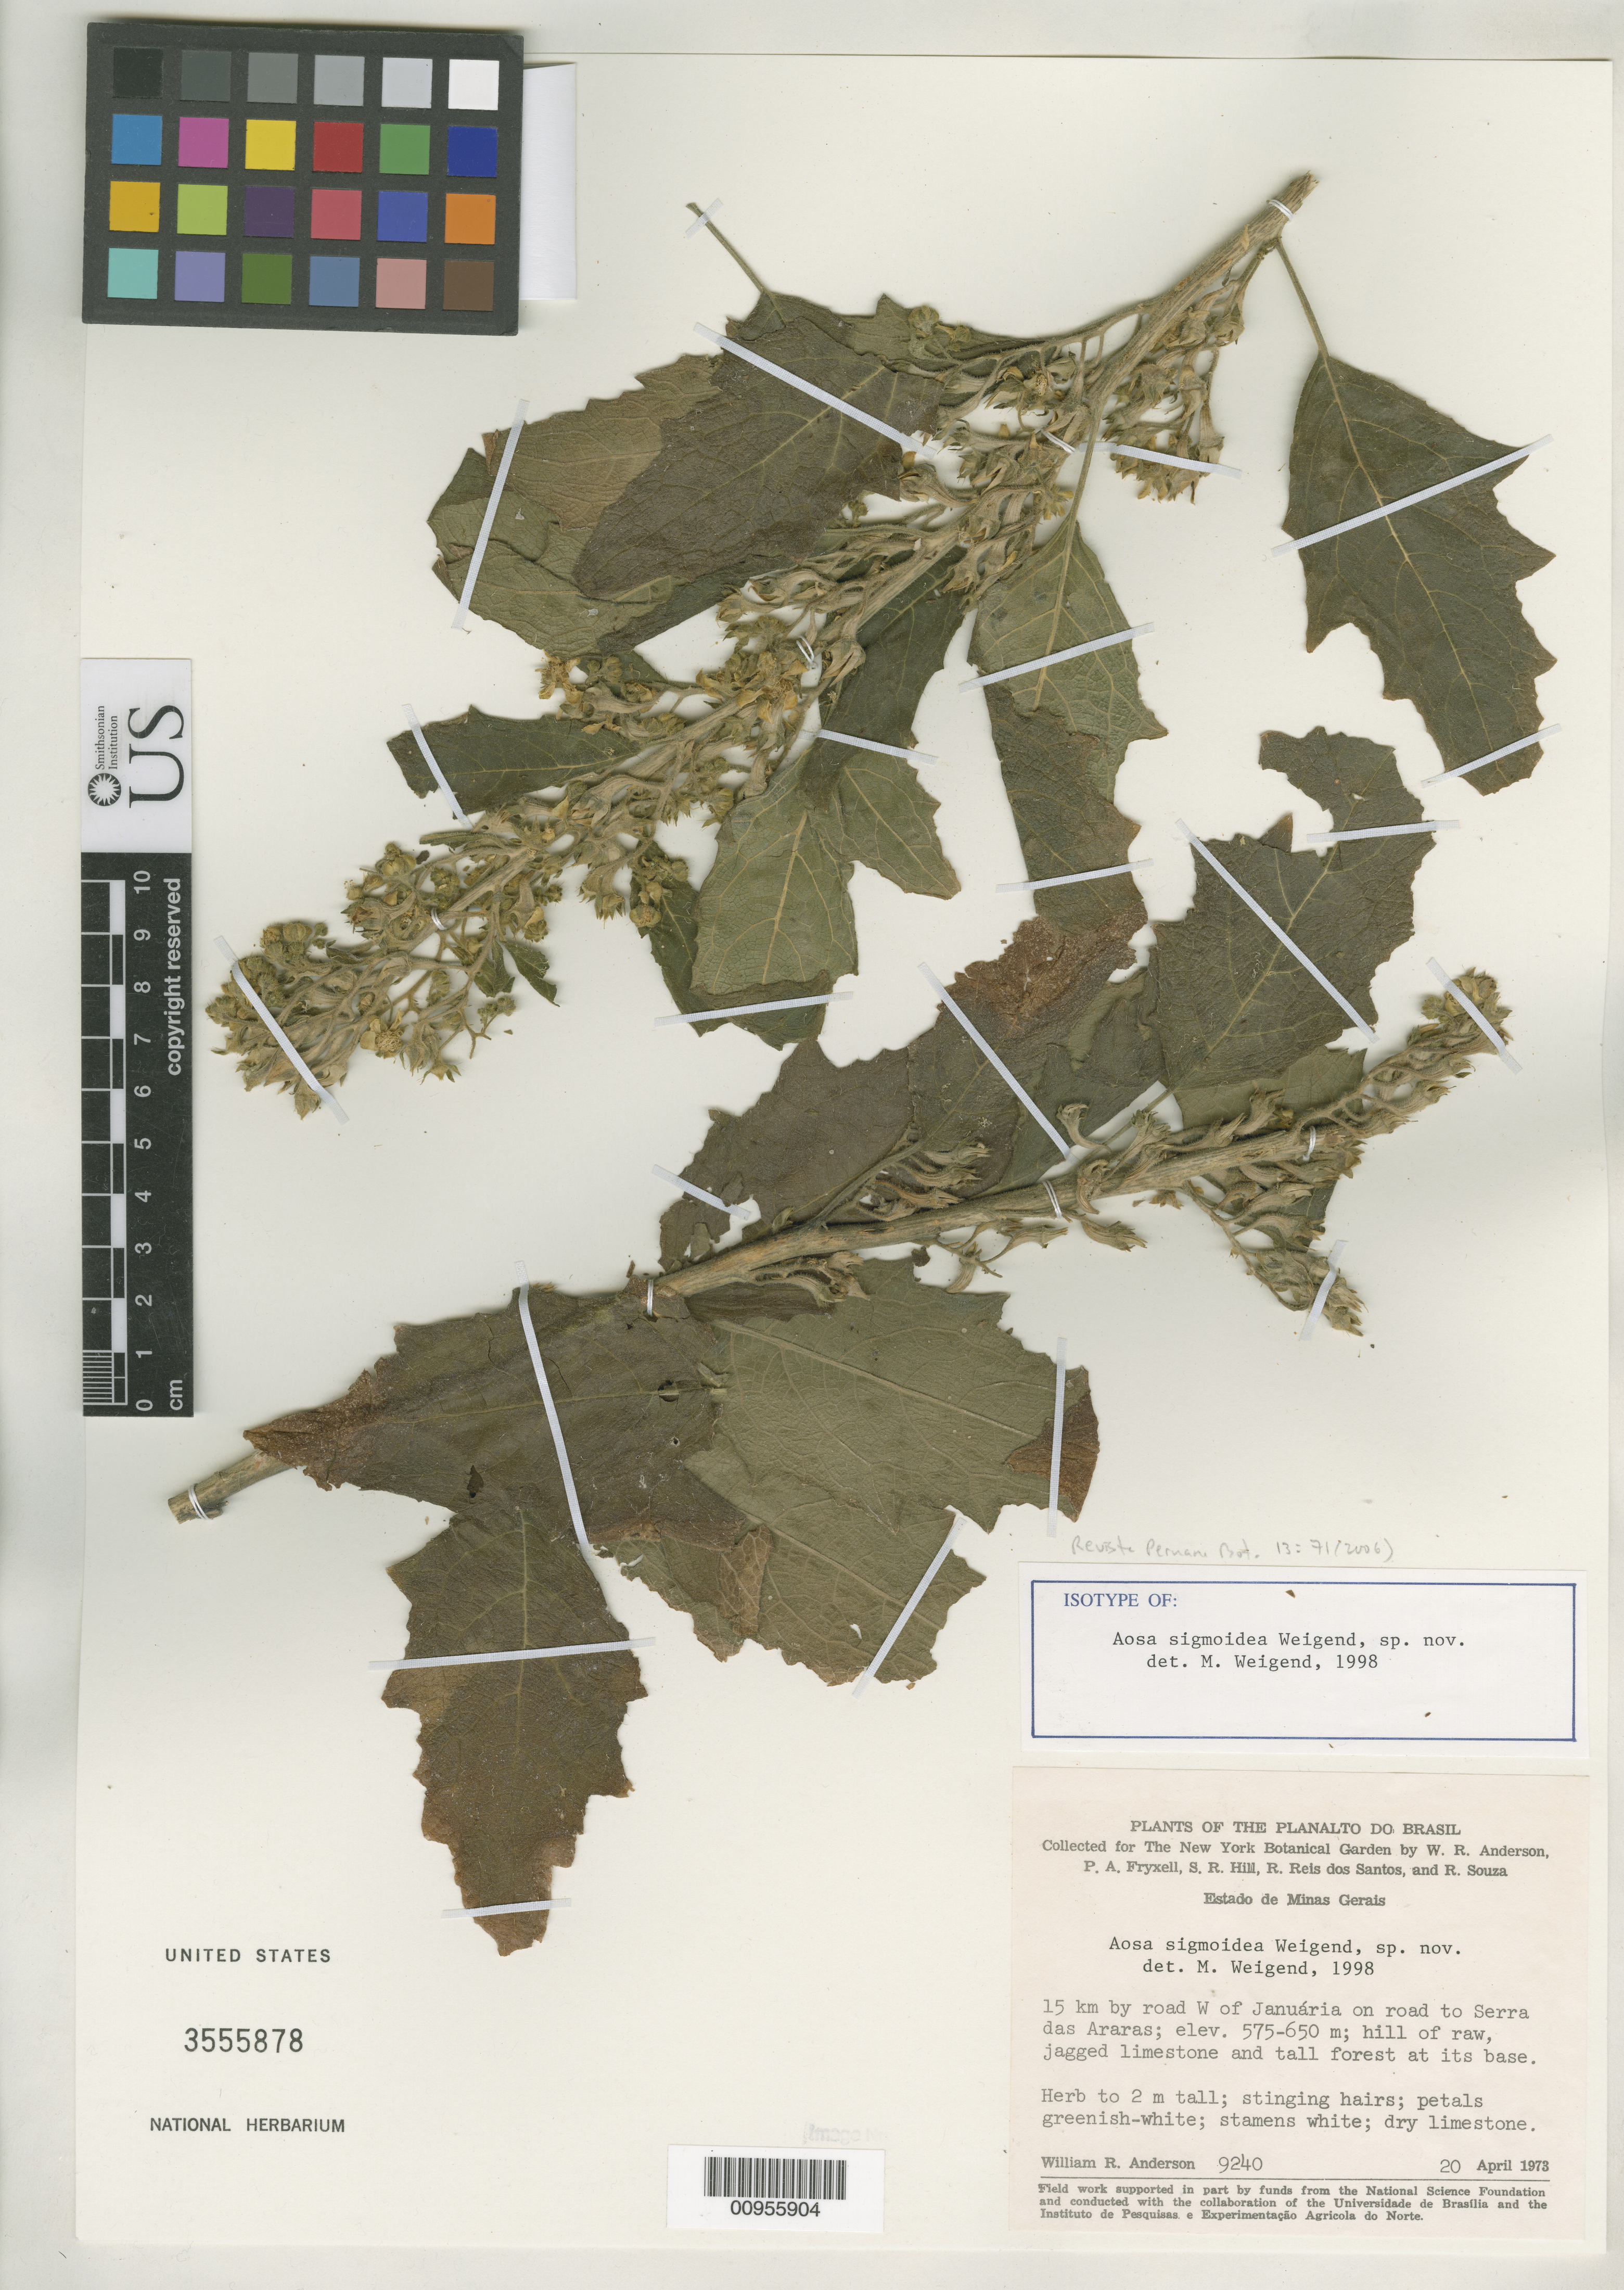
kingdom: Plantae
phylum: Tracheophyta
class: Magnoliopsida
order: Cornales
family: Loasaceae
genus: Aosa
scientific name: Aosa sigmoidea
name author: Weigend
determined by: Weigend, M.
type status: Isotype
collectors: W. R. Anderson & et al.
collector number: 9240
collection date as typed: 20 Apr 1973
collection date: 1973-04-20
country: Brazil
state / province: Minas Gerais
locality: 15 km by road W of Januária on road to Serra das Araras.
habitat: Hill of raw, jagged limestone and tall forest at its base.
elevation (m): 575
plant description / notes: Previously published (invalidly) in Nordic J. Bot. 19: 213-216 (1999); see Taxon 55: 463-468 (2006).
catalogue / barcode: US 3555878